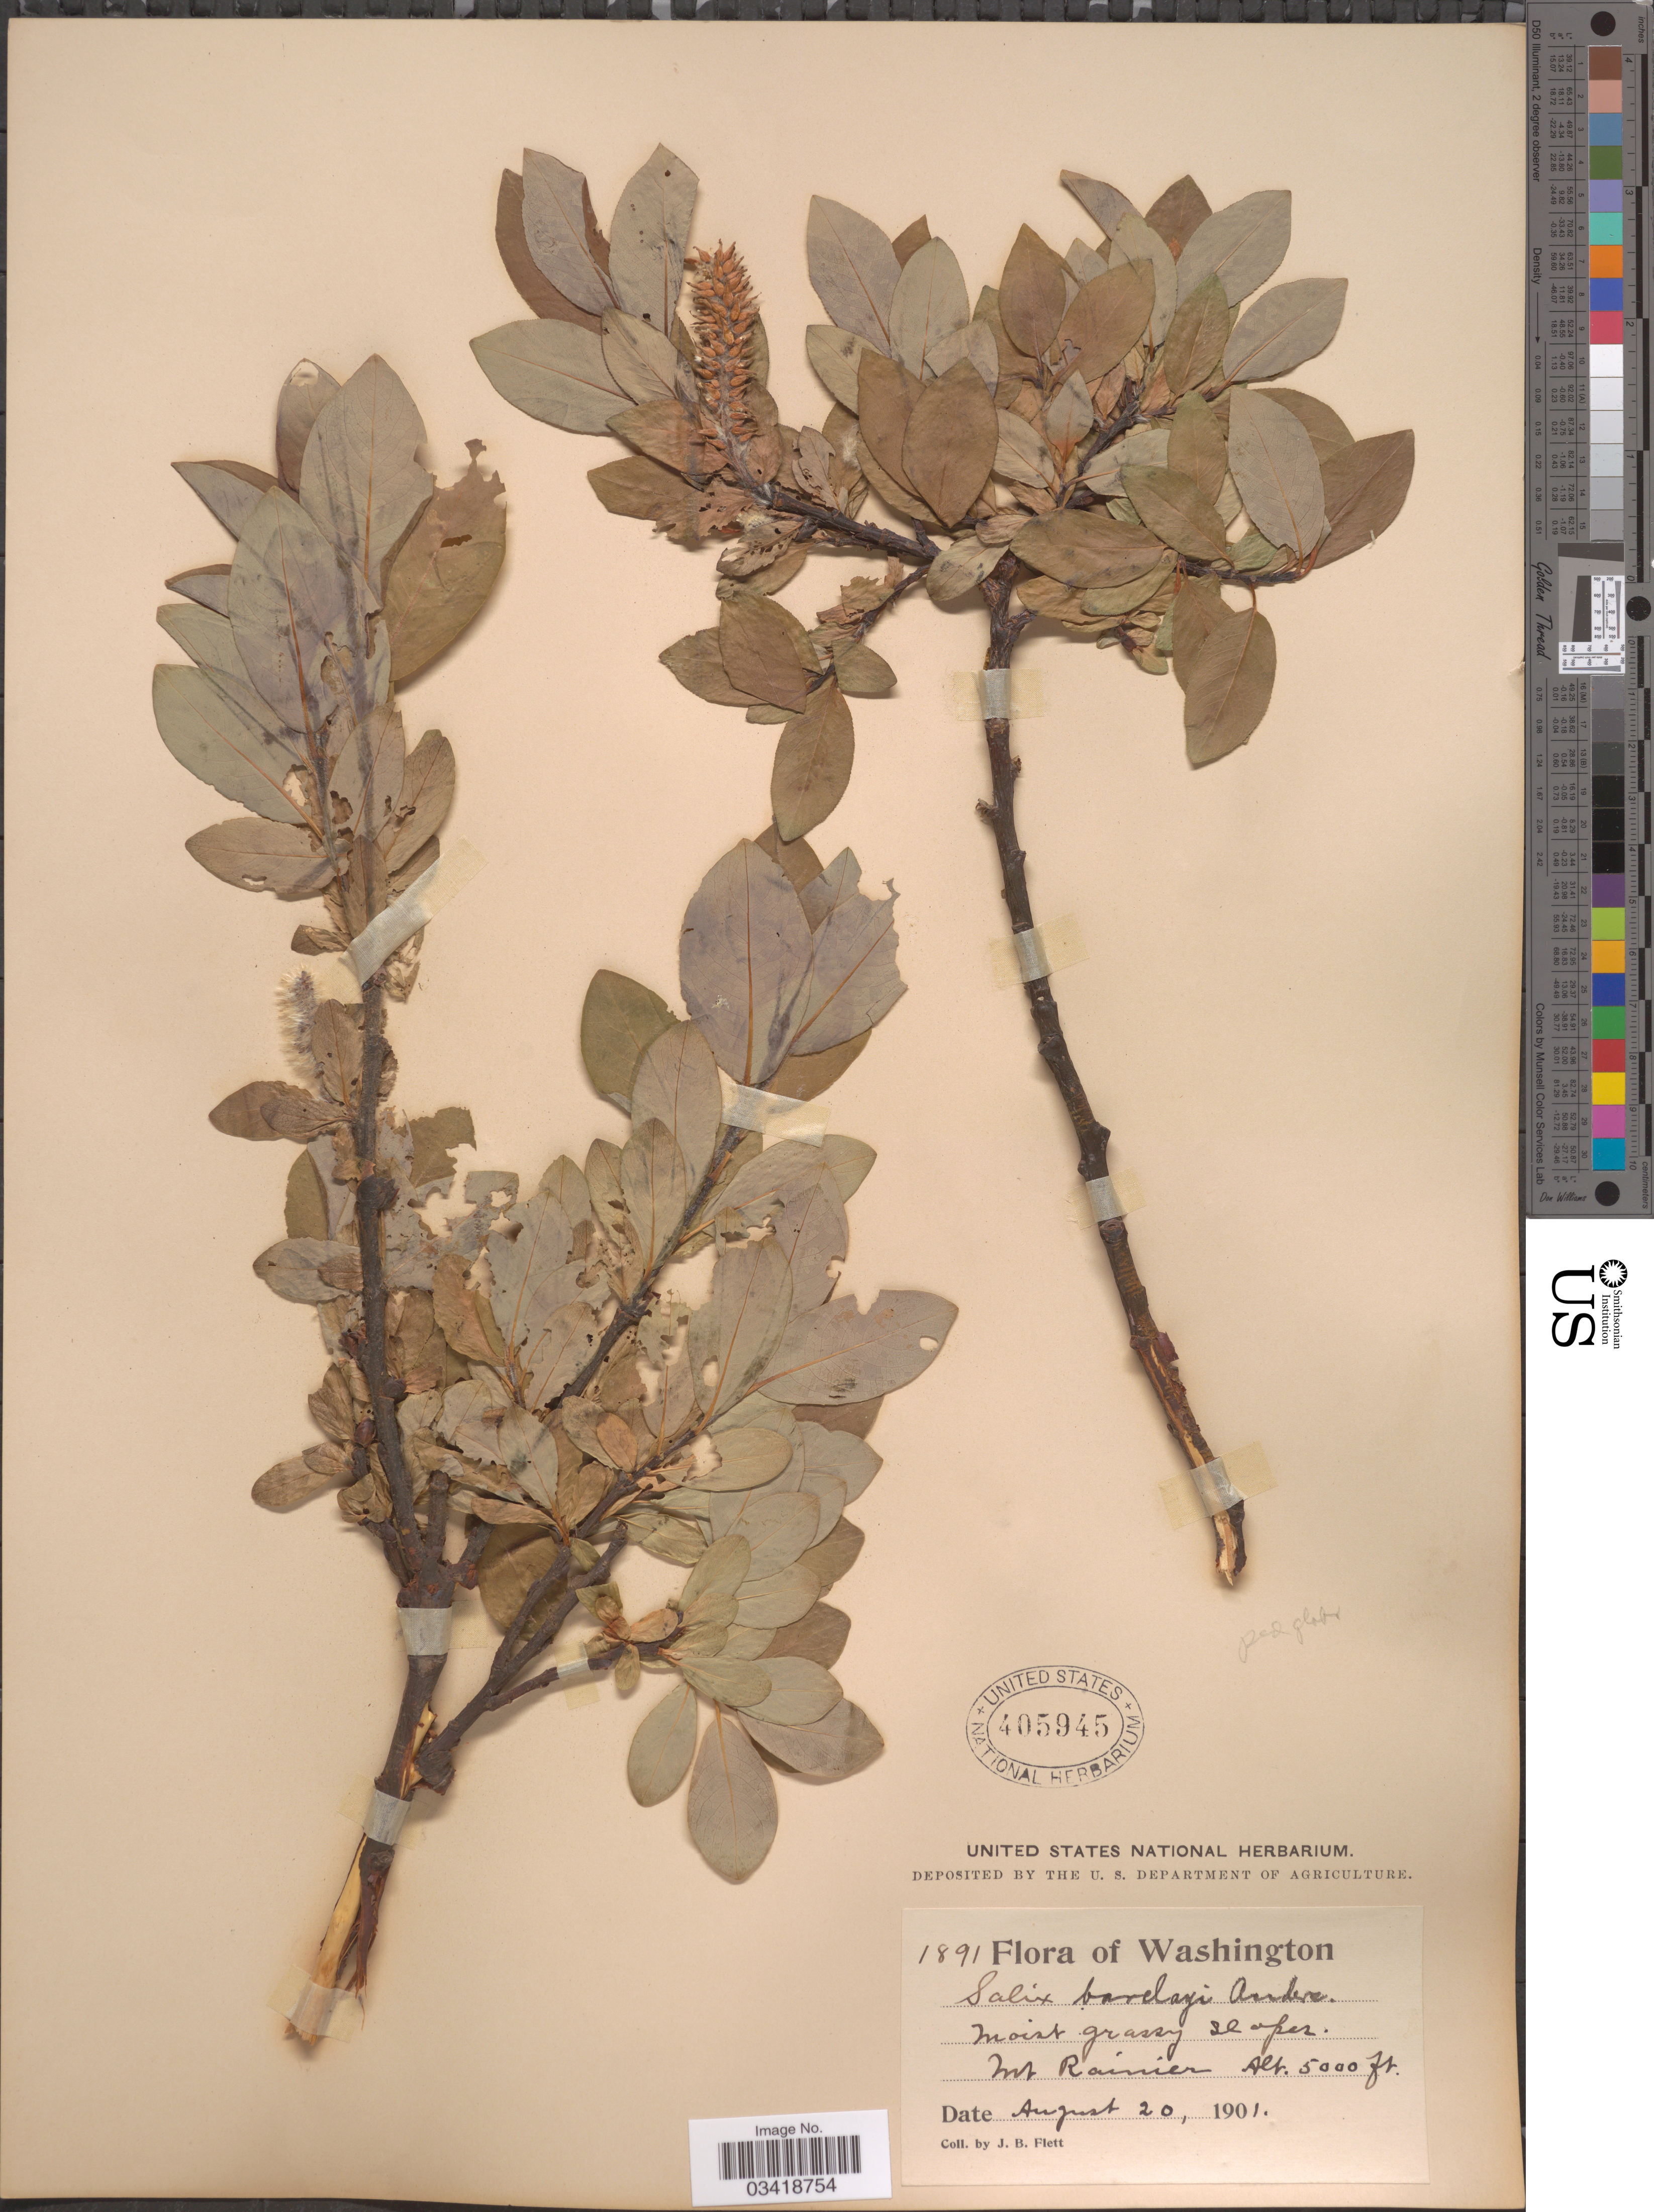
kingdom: Plantae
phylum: Tracheophyta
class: Magnoliopsida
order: Malpighiales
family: Salicaceae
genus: Salix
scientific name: Salix barclayi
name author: Andersson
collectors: J. Flett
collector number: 1891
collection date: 1901-08-20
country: United States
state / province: Washington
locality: Mt. Rainier.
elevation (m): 1524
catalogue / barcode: US 405945